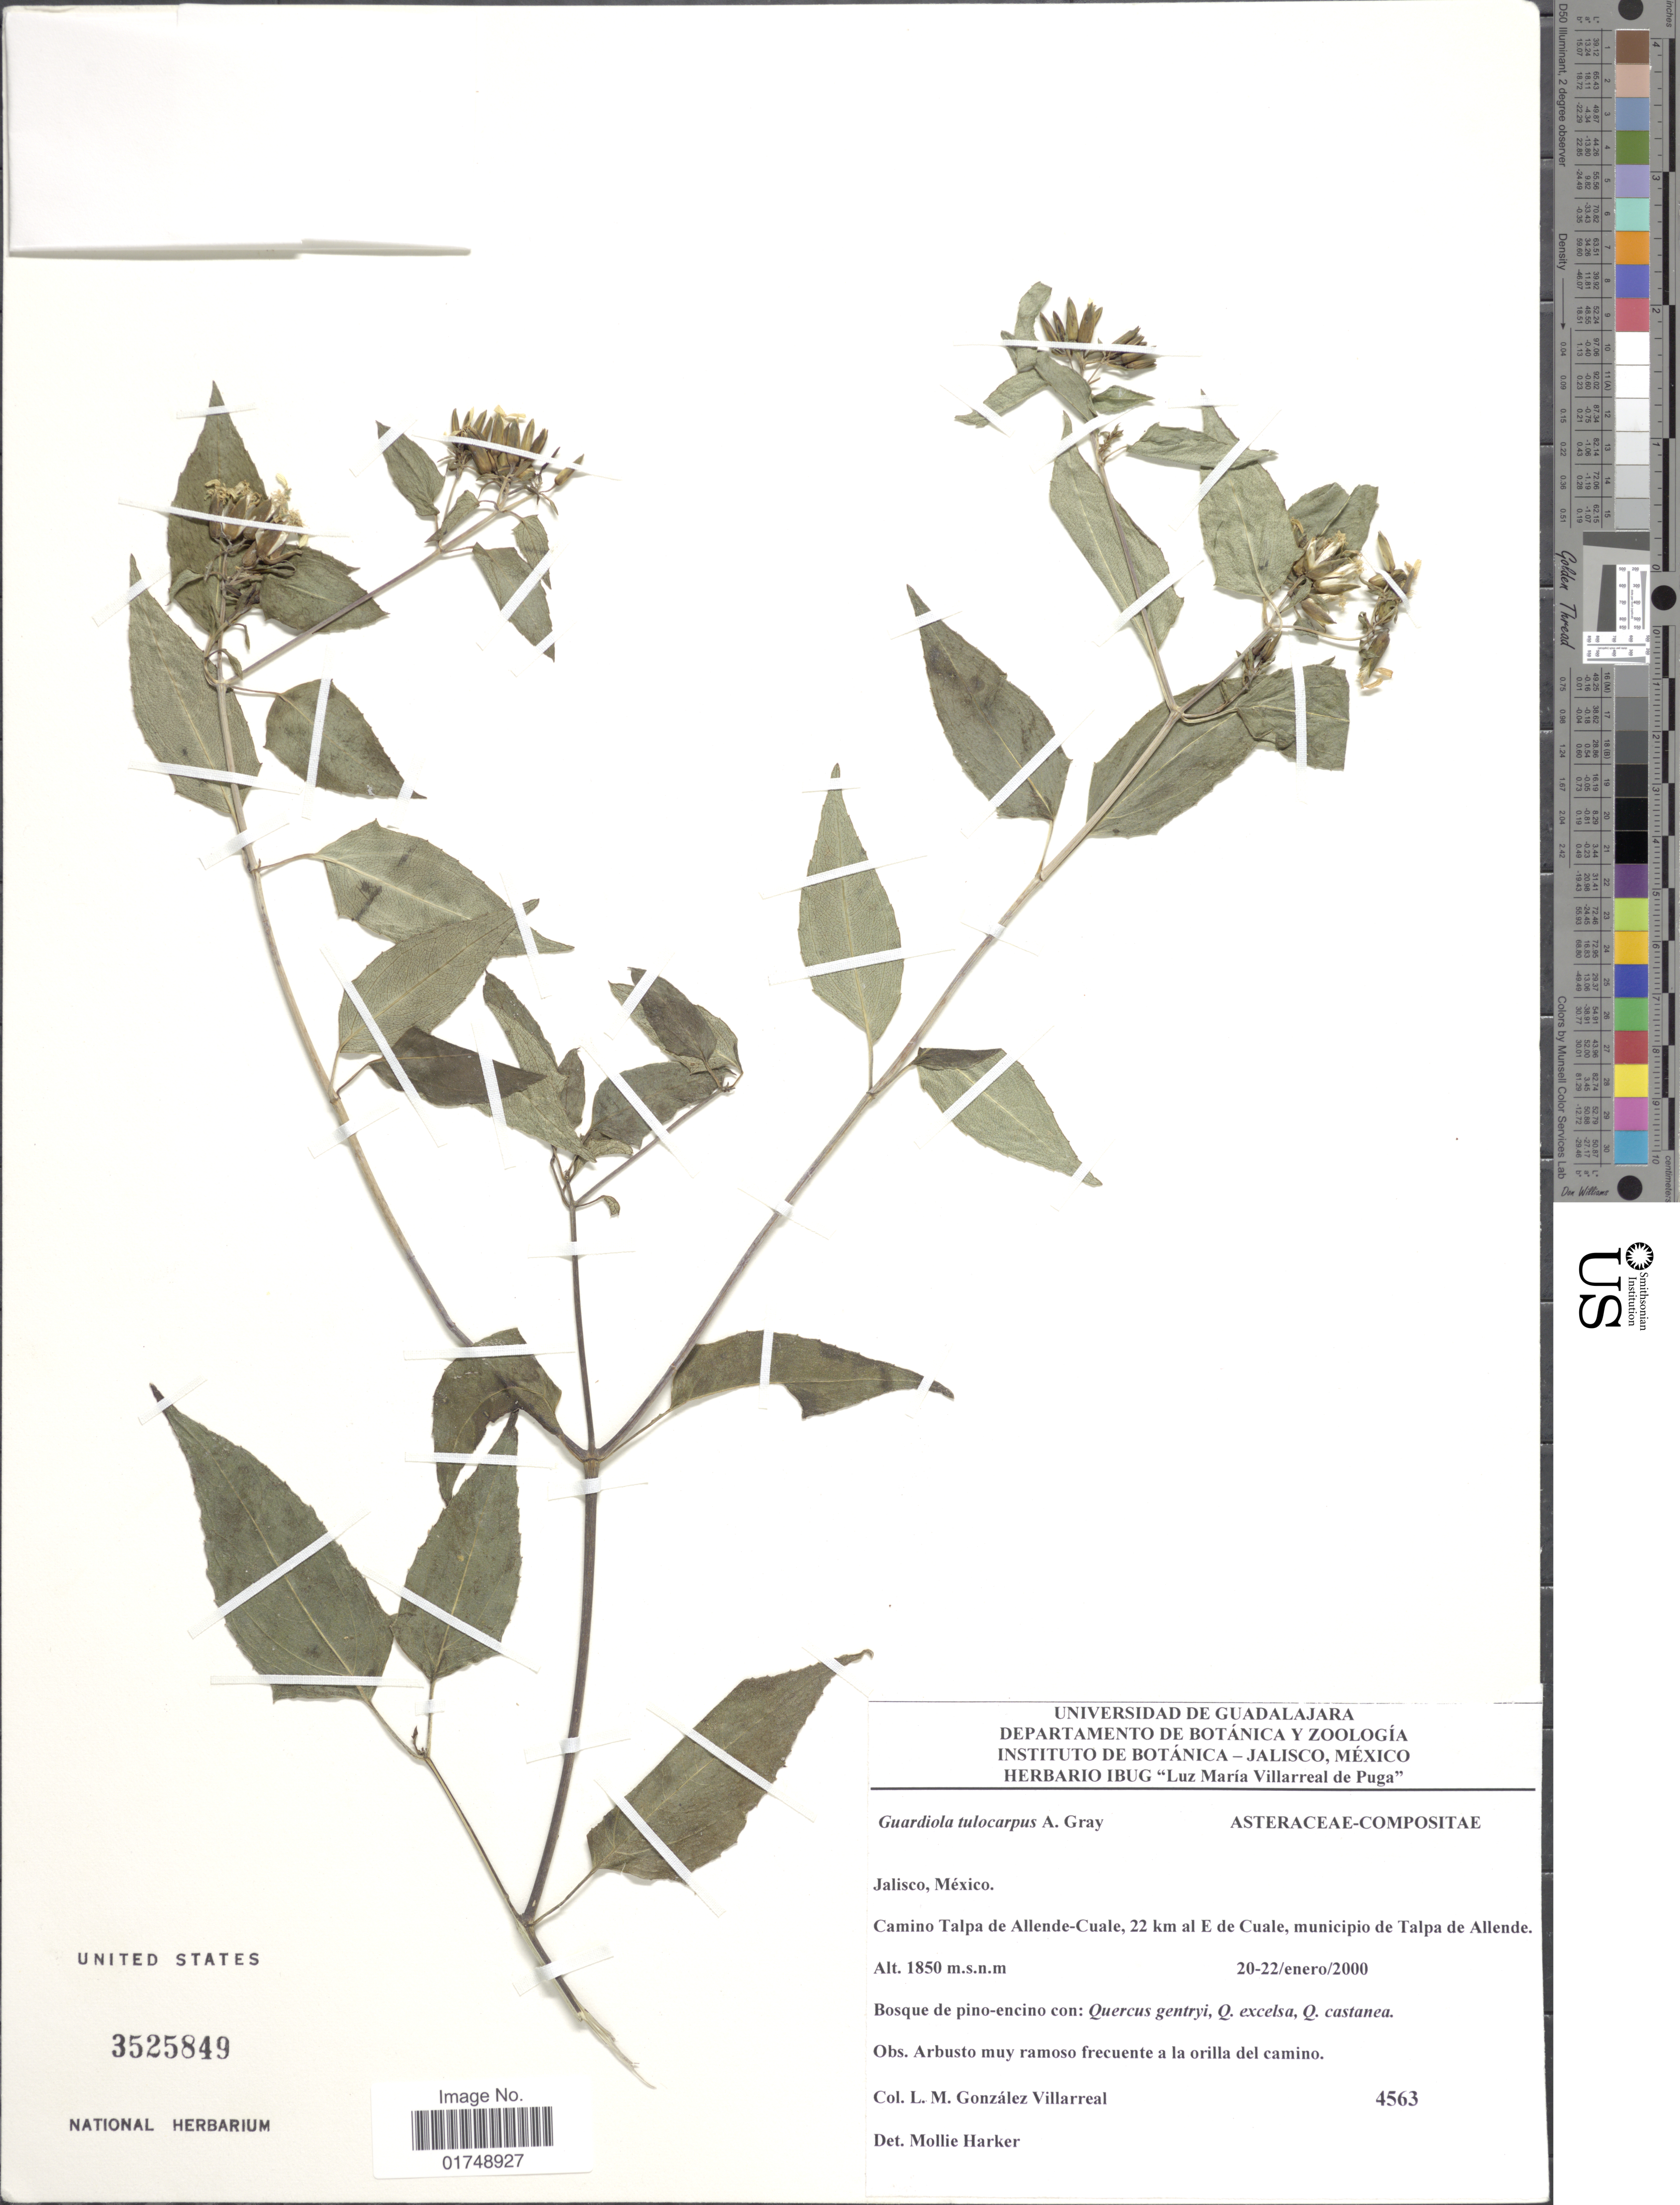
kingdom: Plantae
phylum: Tracheophyta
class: Magnoliopsida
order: Asterales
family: Asteraceae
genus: Guardiola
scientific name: Guardiola tulocarpus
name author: A. Gray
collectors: L. M. González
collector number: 4563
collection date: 2000-01-20/2000-01-22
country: Mexico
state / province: Jalisco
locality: Camino Talpa de Allende-Cuale, 22 km al E de Cuale, municipio de Talpa de Allende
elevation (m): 1850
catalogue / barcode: US 3525849